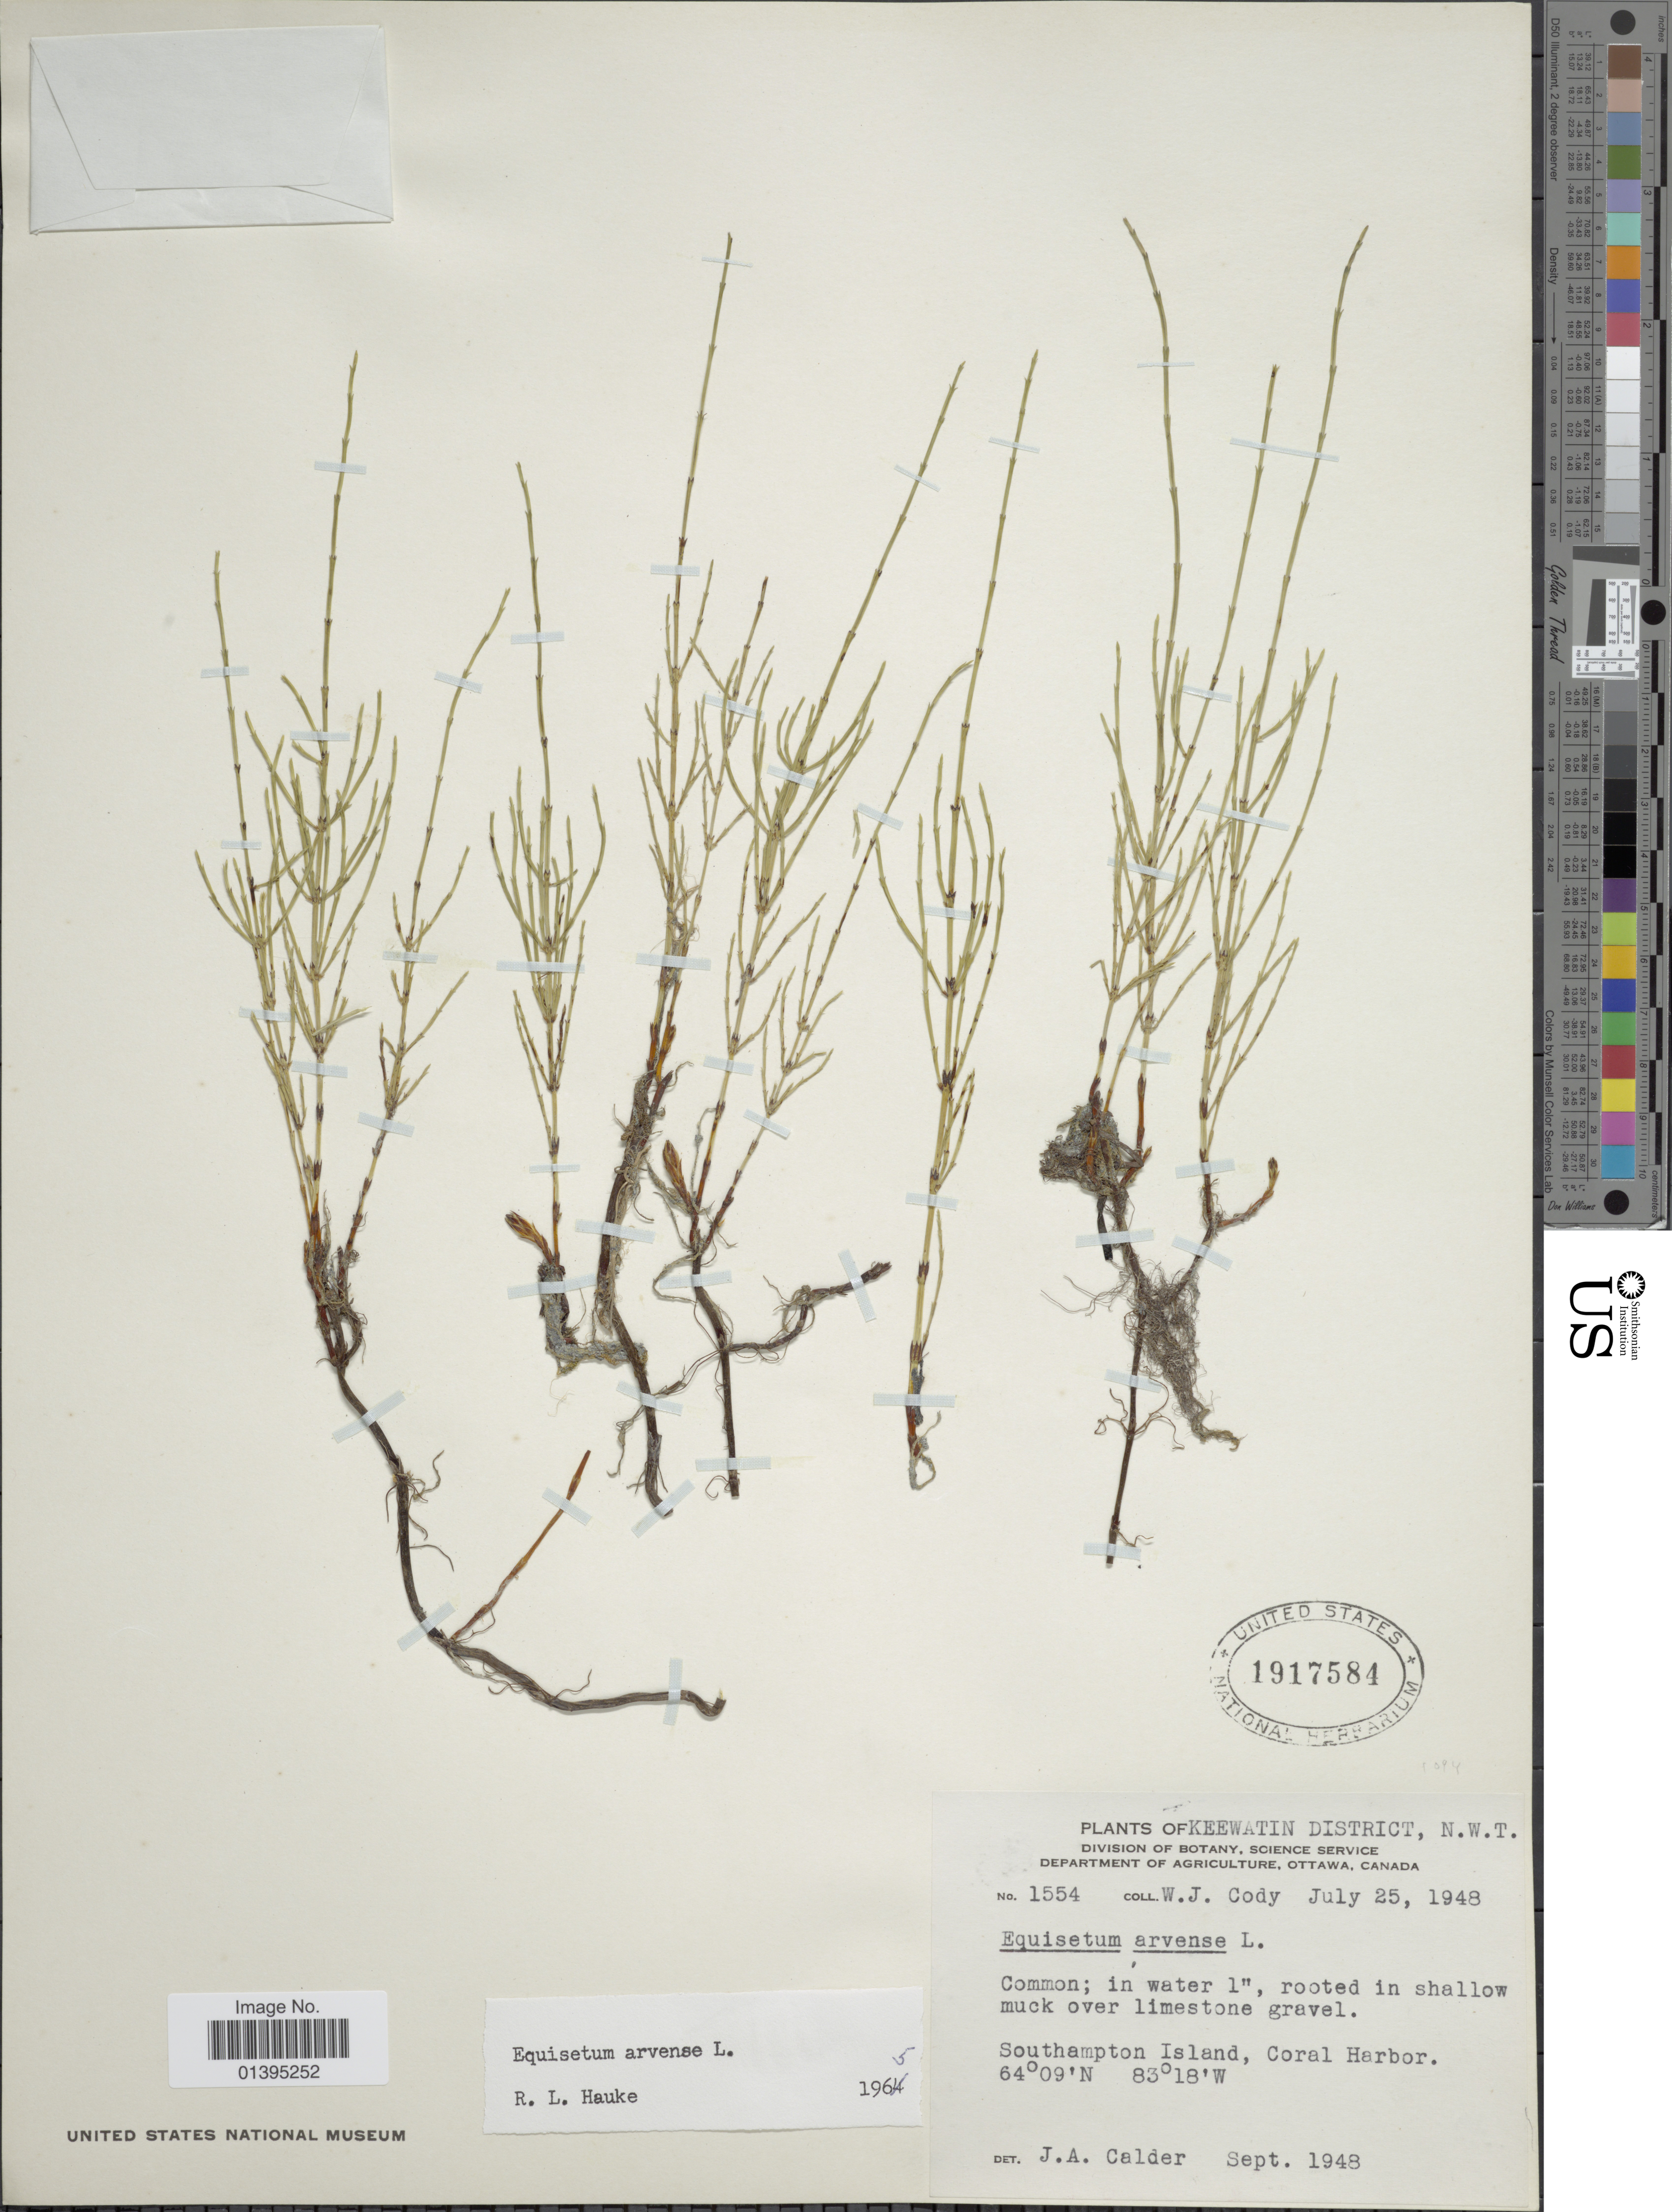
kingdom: Plantae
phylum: Tracheophyta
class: Polypodiopsida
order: Equisetales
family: Equisetaceae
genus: Equisetum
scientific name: Equisetum arvense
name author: L.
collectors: W. Cody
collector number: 1554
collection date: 1948-07-25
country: Canada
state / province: Northwest Territories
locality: Keewatin District, Southampton Island, Coral Harbour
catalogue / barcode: US 1917584